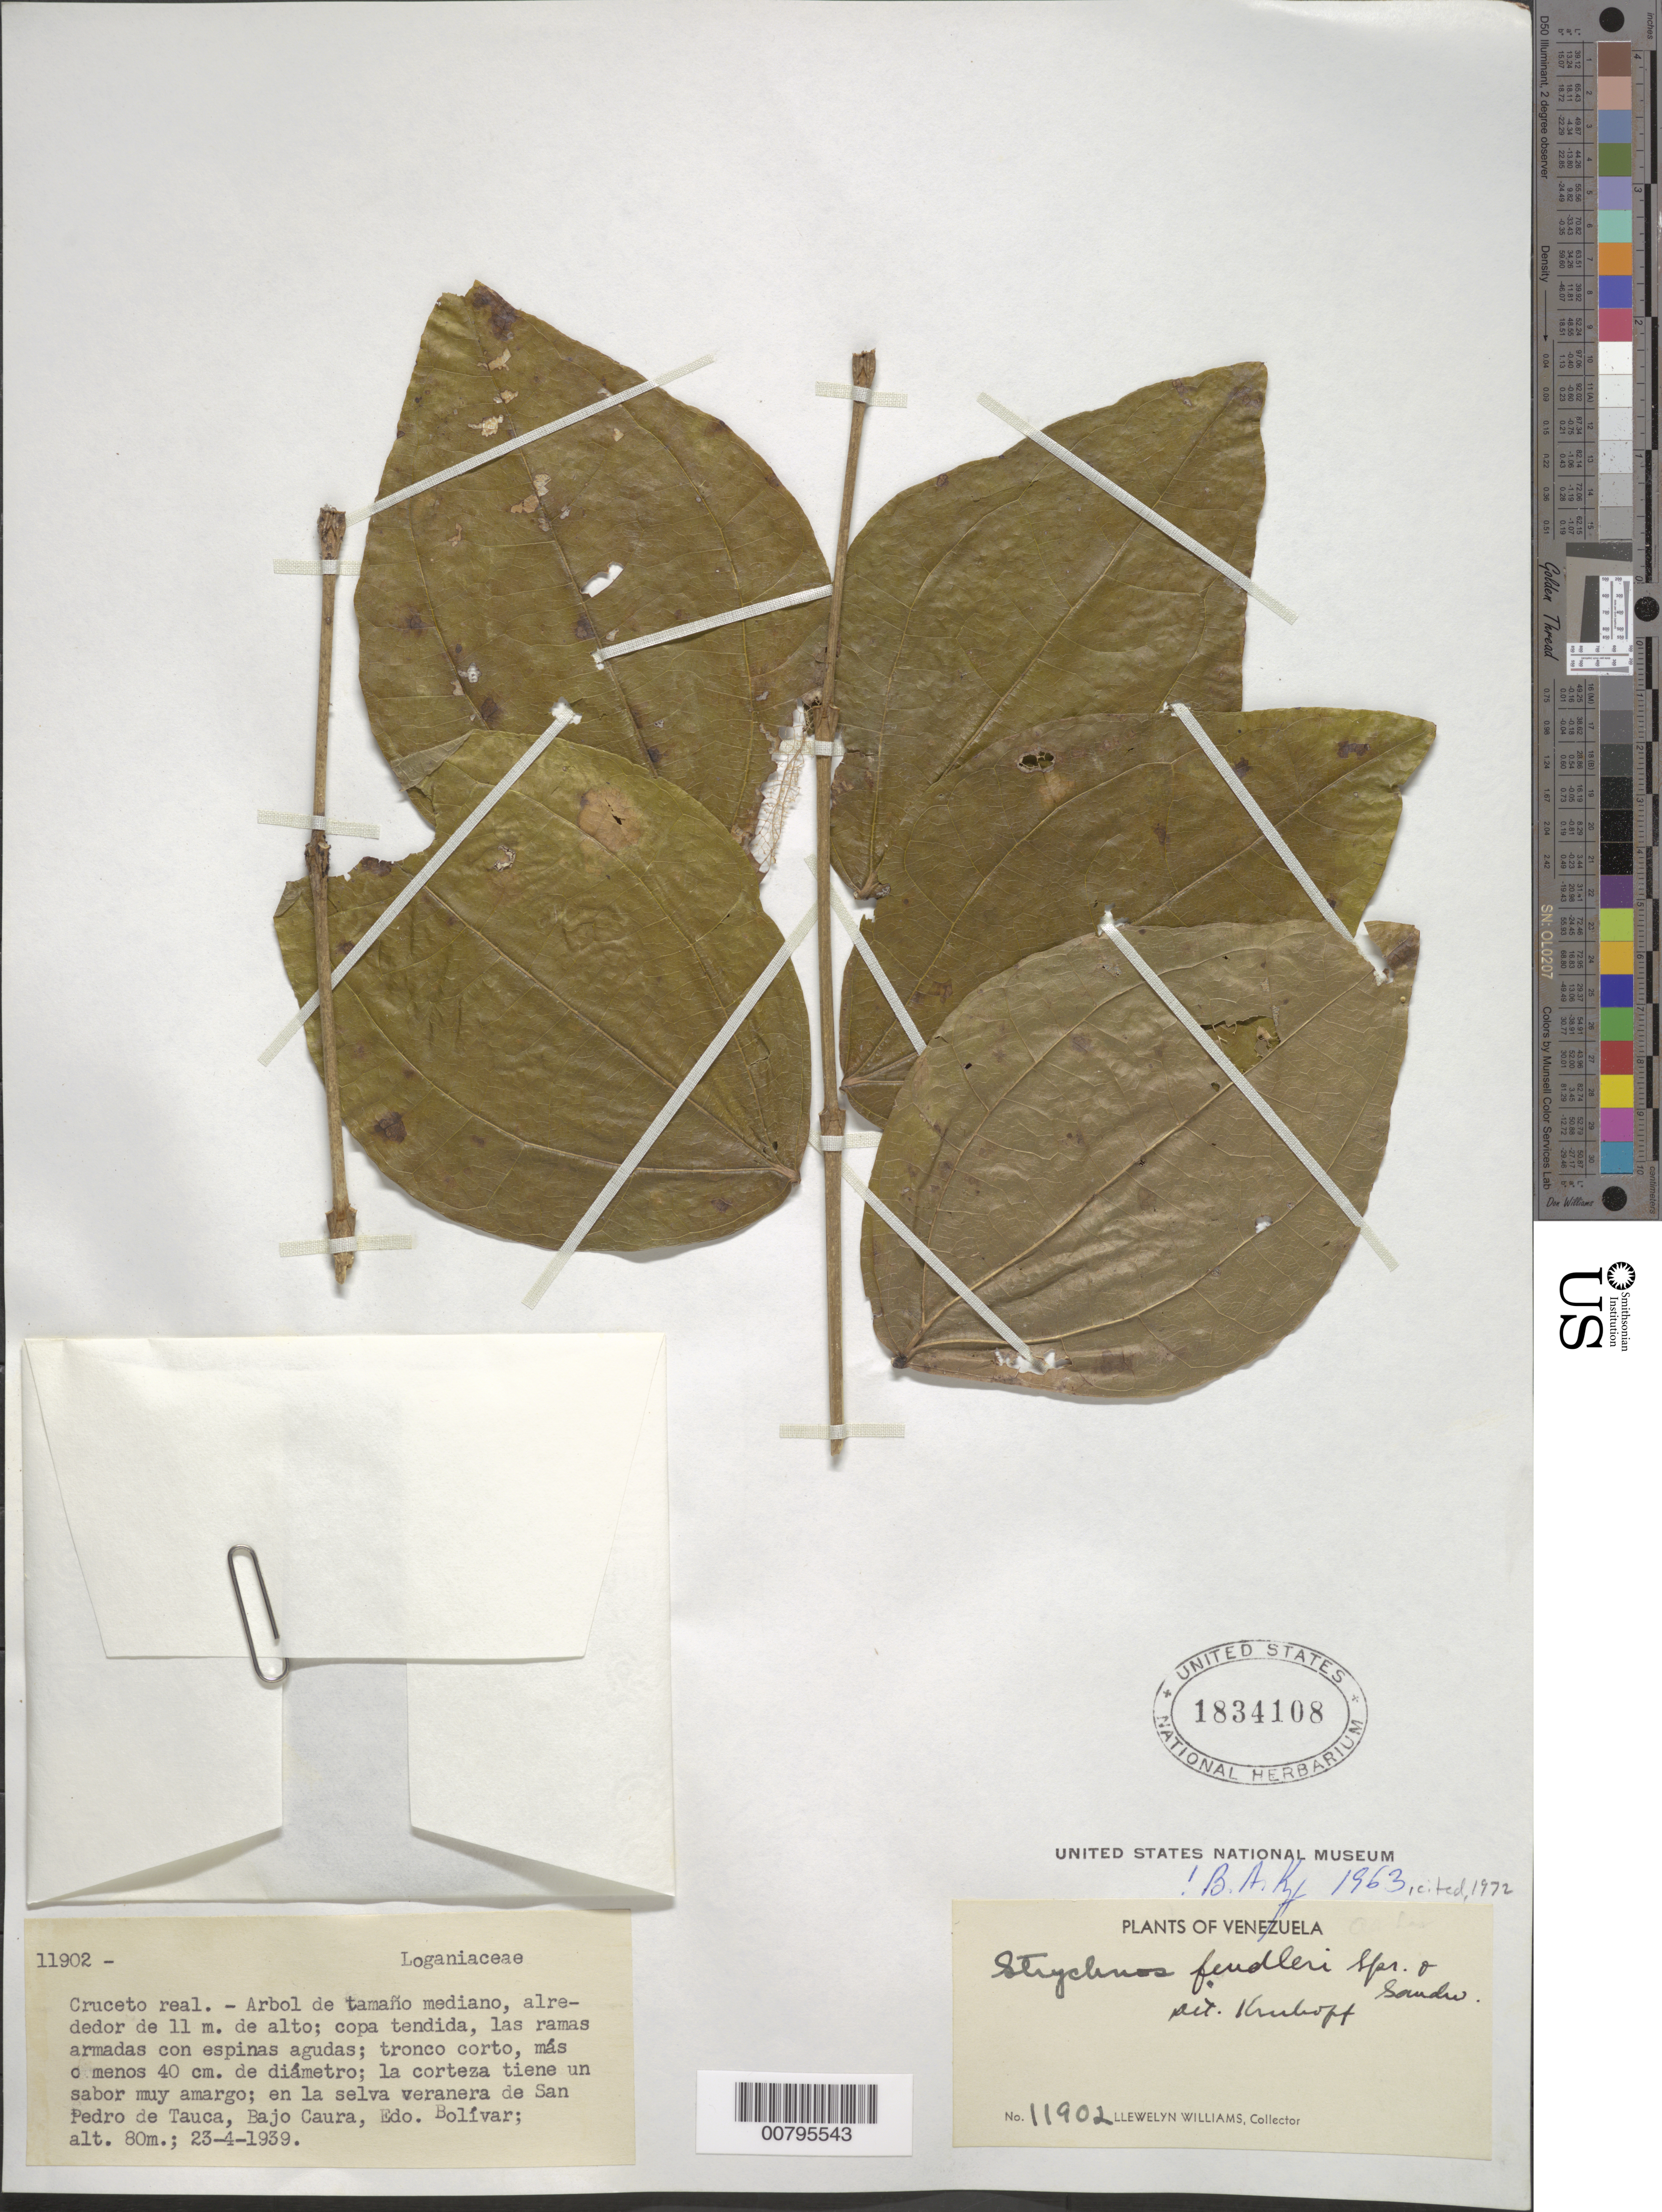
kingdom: Plantae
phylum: Tracheophyta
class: Magnoliopsida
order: Gentianales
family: Loganiaceae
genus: Strychnos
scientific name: Strychnos fendleri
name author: Sprague & Sandwith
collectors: Ll. Williams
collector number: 11902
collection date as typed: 23-Apr-39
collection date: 1939-04-23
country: Venezuela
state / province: Bolívar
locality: San Pedro de Tauca, Bajo Caura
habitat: Selva veranera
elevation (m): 80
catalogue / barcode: US 1834108